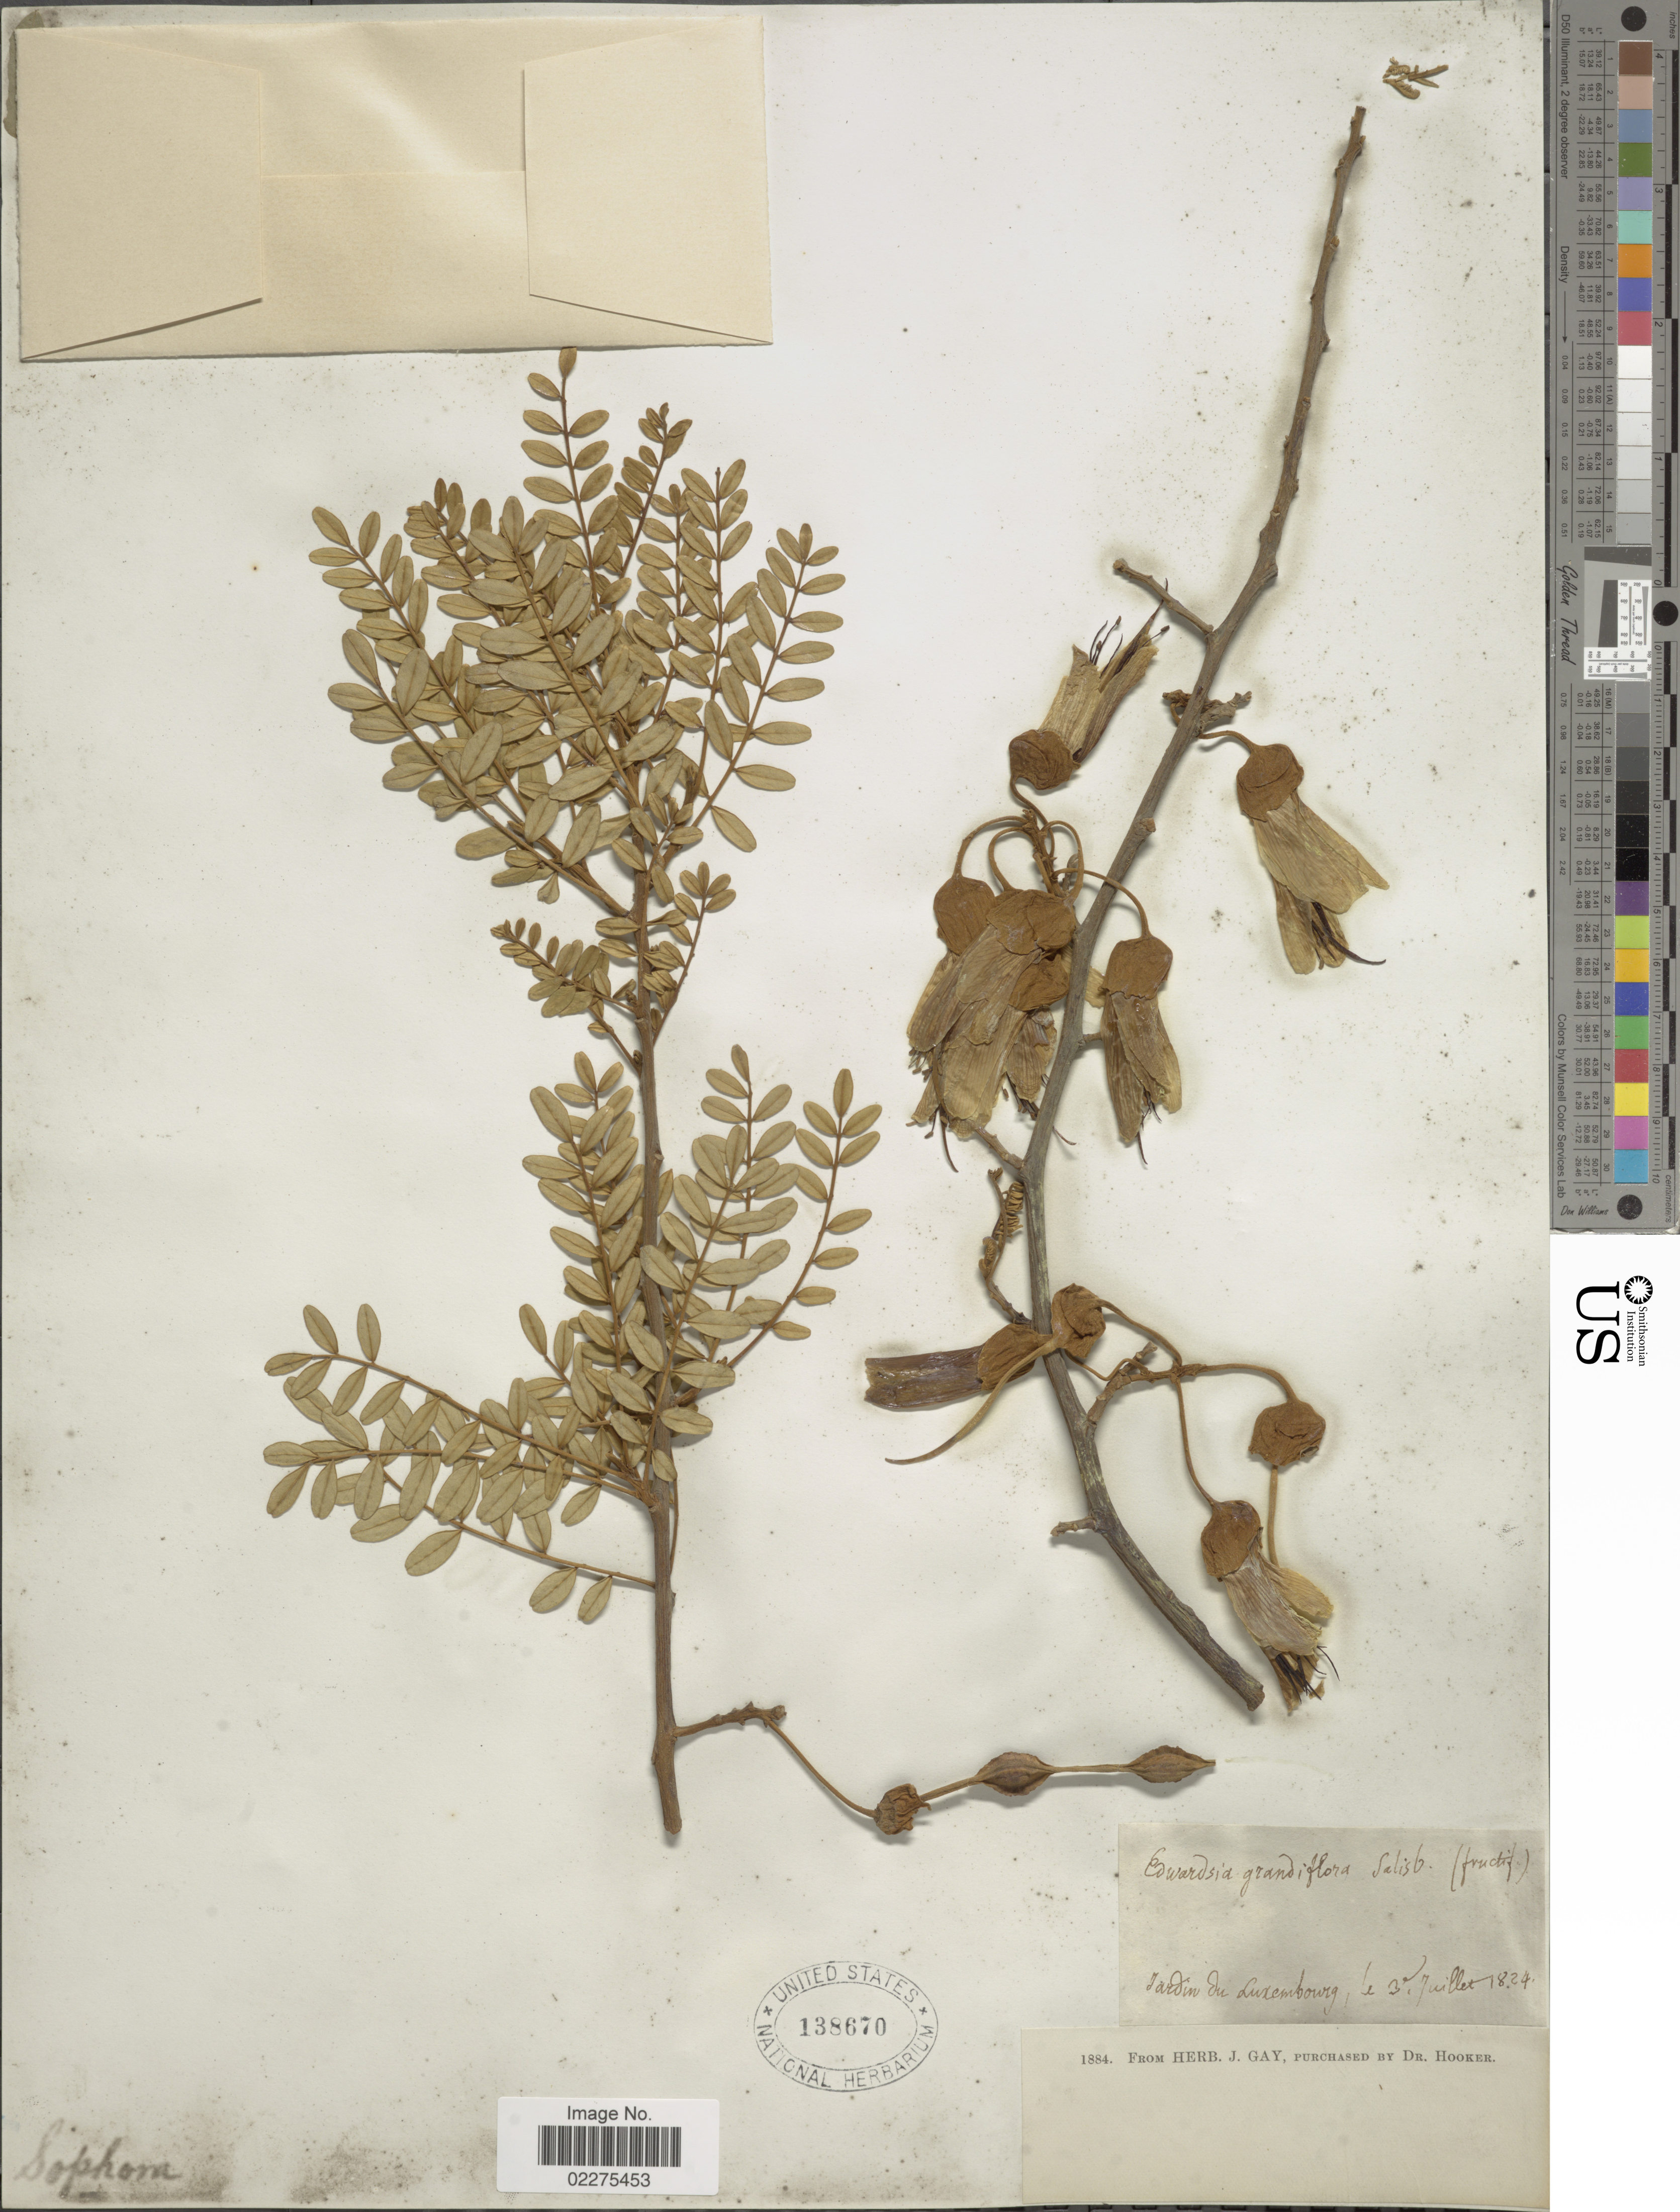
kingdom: Plantae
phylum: Tracheophyta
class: Magnoliopsida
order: Fabales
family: Fabaceae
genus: Sophora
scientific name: Sophora tetraptera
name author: J.F. Mill.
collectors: ex herb. J. Gay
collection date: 1824-07-03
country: Luxembourg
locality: Jardin du Luxembourg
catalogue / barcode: US 138670